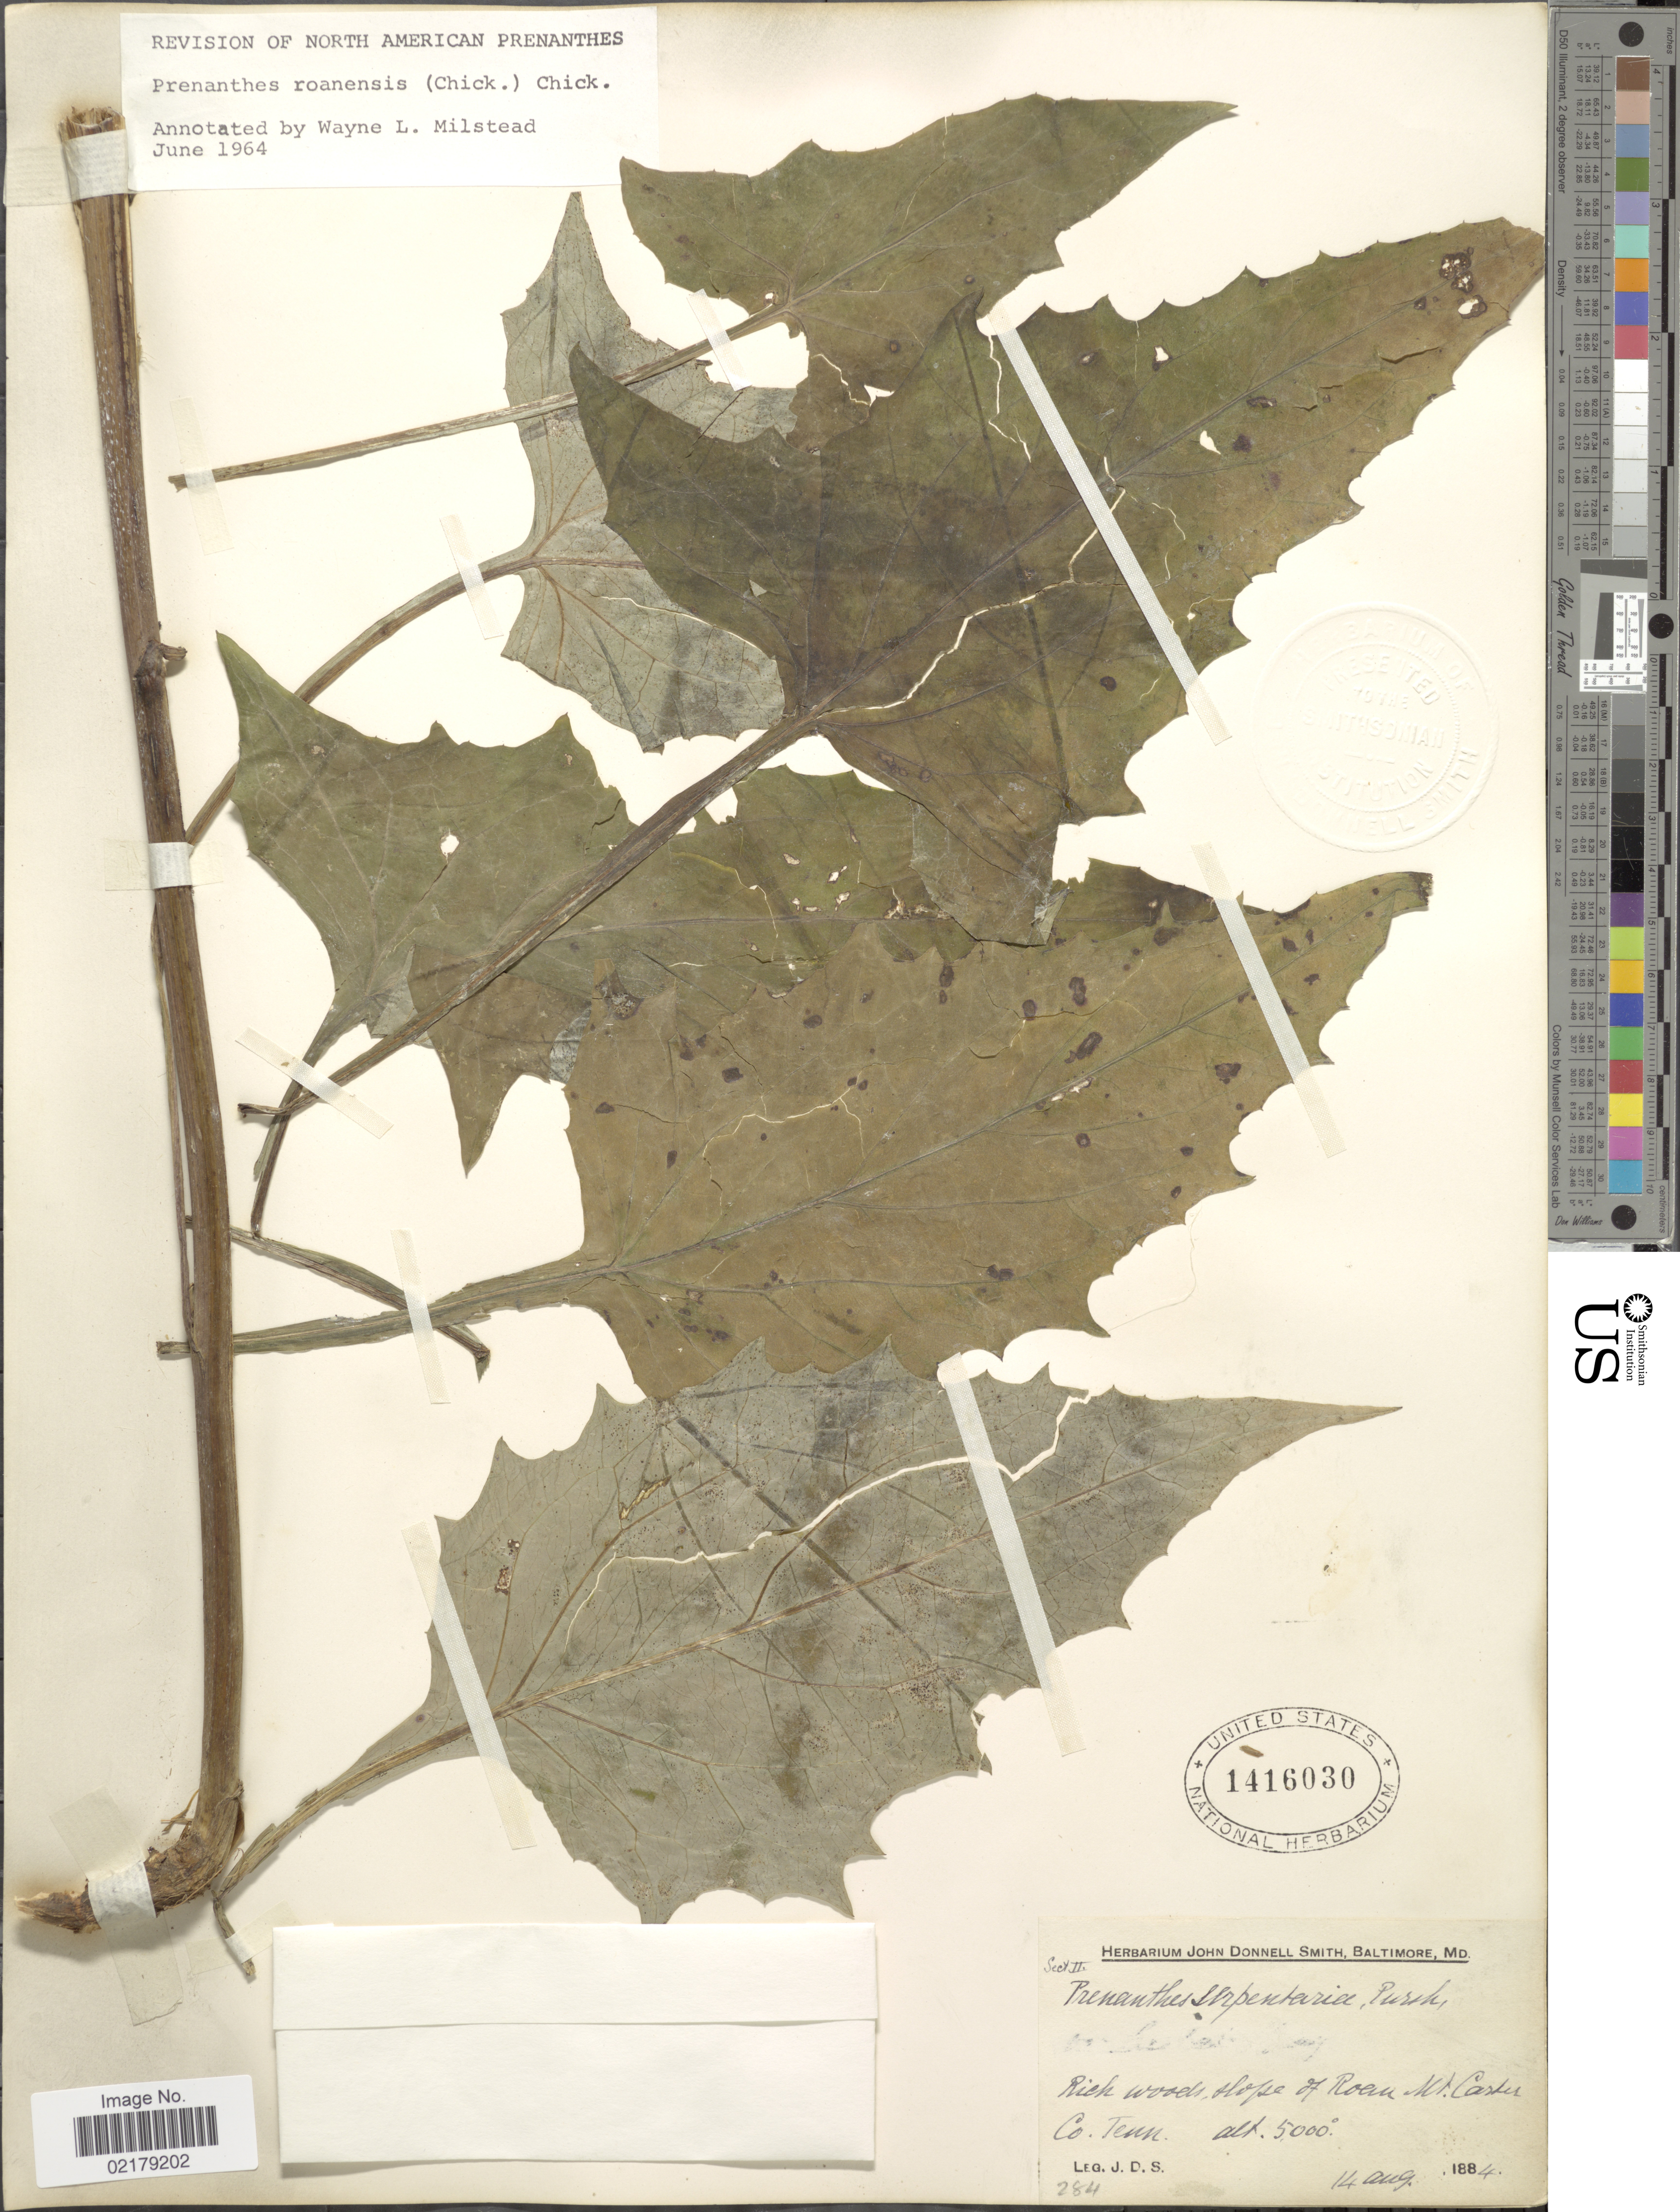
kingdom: Plantae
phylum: Tracheophyta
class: Magnoliopsida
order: Asterales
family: Asteraceae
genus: Nabalus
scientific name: Nabalus roanensis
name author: Chickering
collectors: J. Donnell Smith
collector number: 284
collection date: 1884-08-14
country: United States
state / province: Tennessee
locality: Rich woods, slope of Roan Mt Carter Co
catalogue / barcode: US 1416030